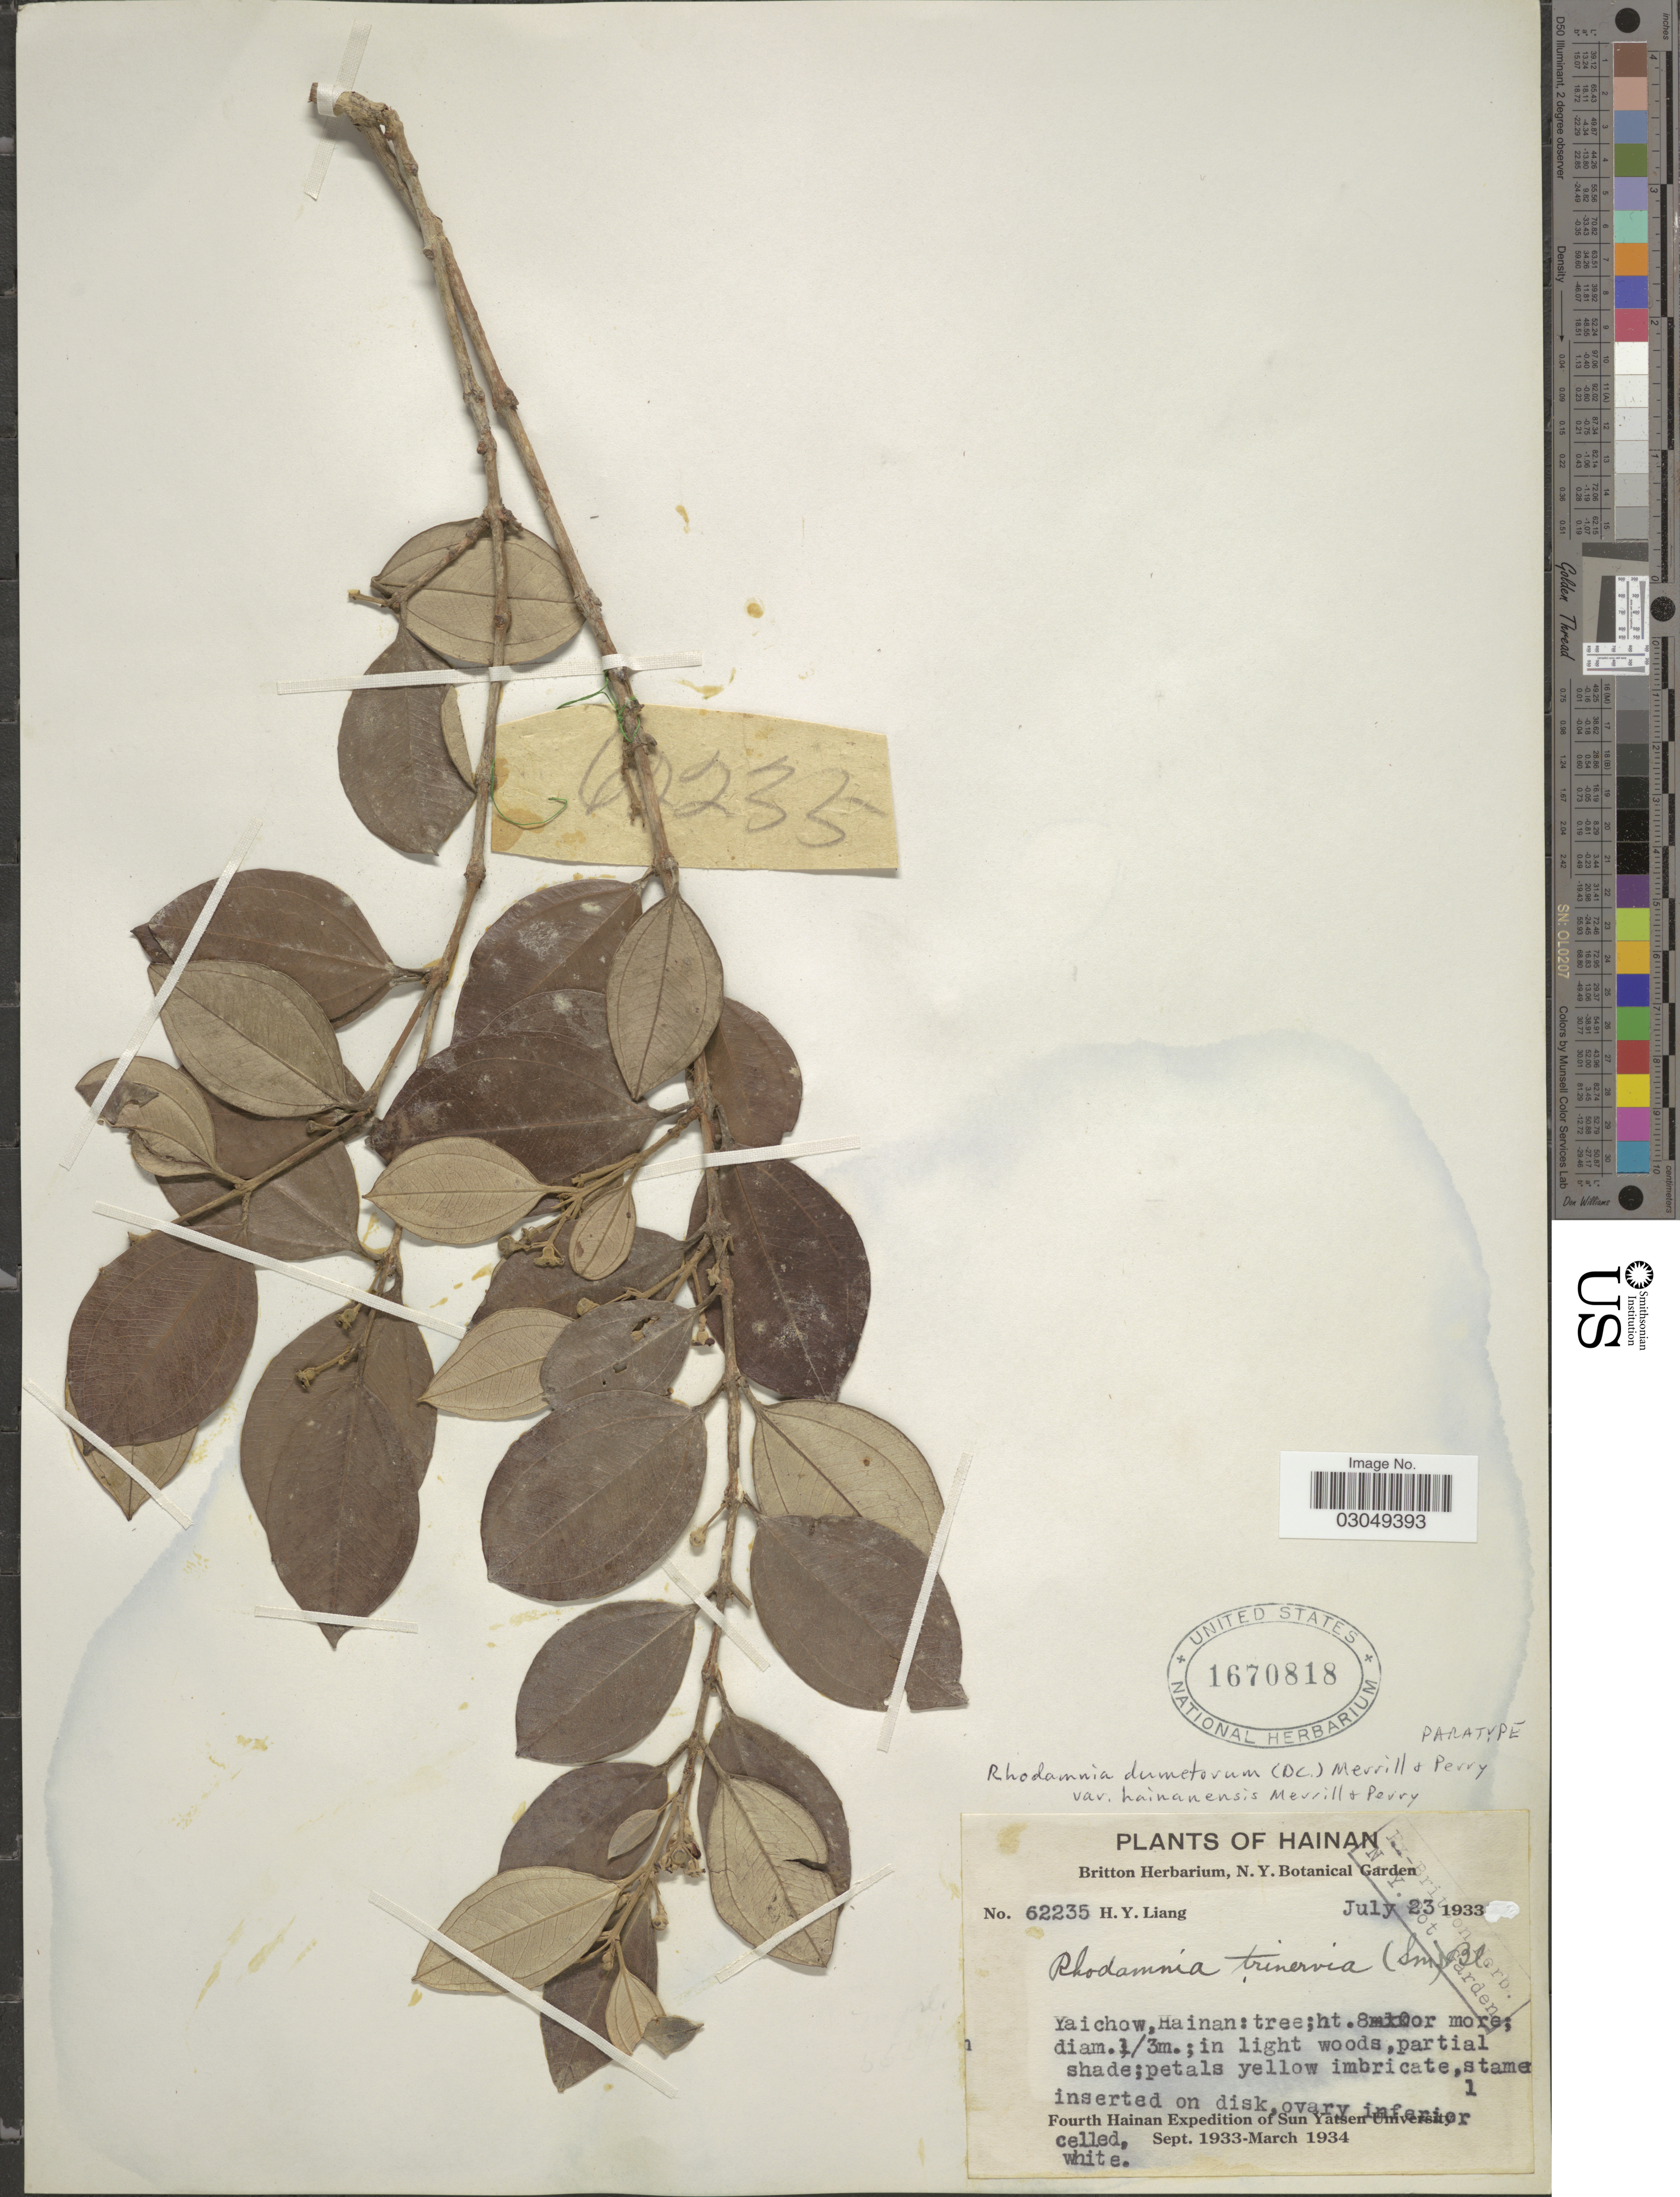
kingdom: Plantae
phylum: Tracheophyta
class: Magnoliopsida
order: Myrtales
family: Myrtaceae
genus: Rhodamnia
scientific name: Rhodamnia dumetorum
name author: (DC.) Merr. & L.M. Perry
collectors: H. Y. Liang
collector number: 62235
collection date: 1933-07-23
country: China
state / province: Hainan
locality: Yaichow.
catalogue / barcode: US 1670818